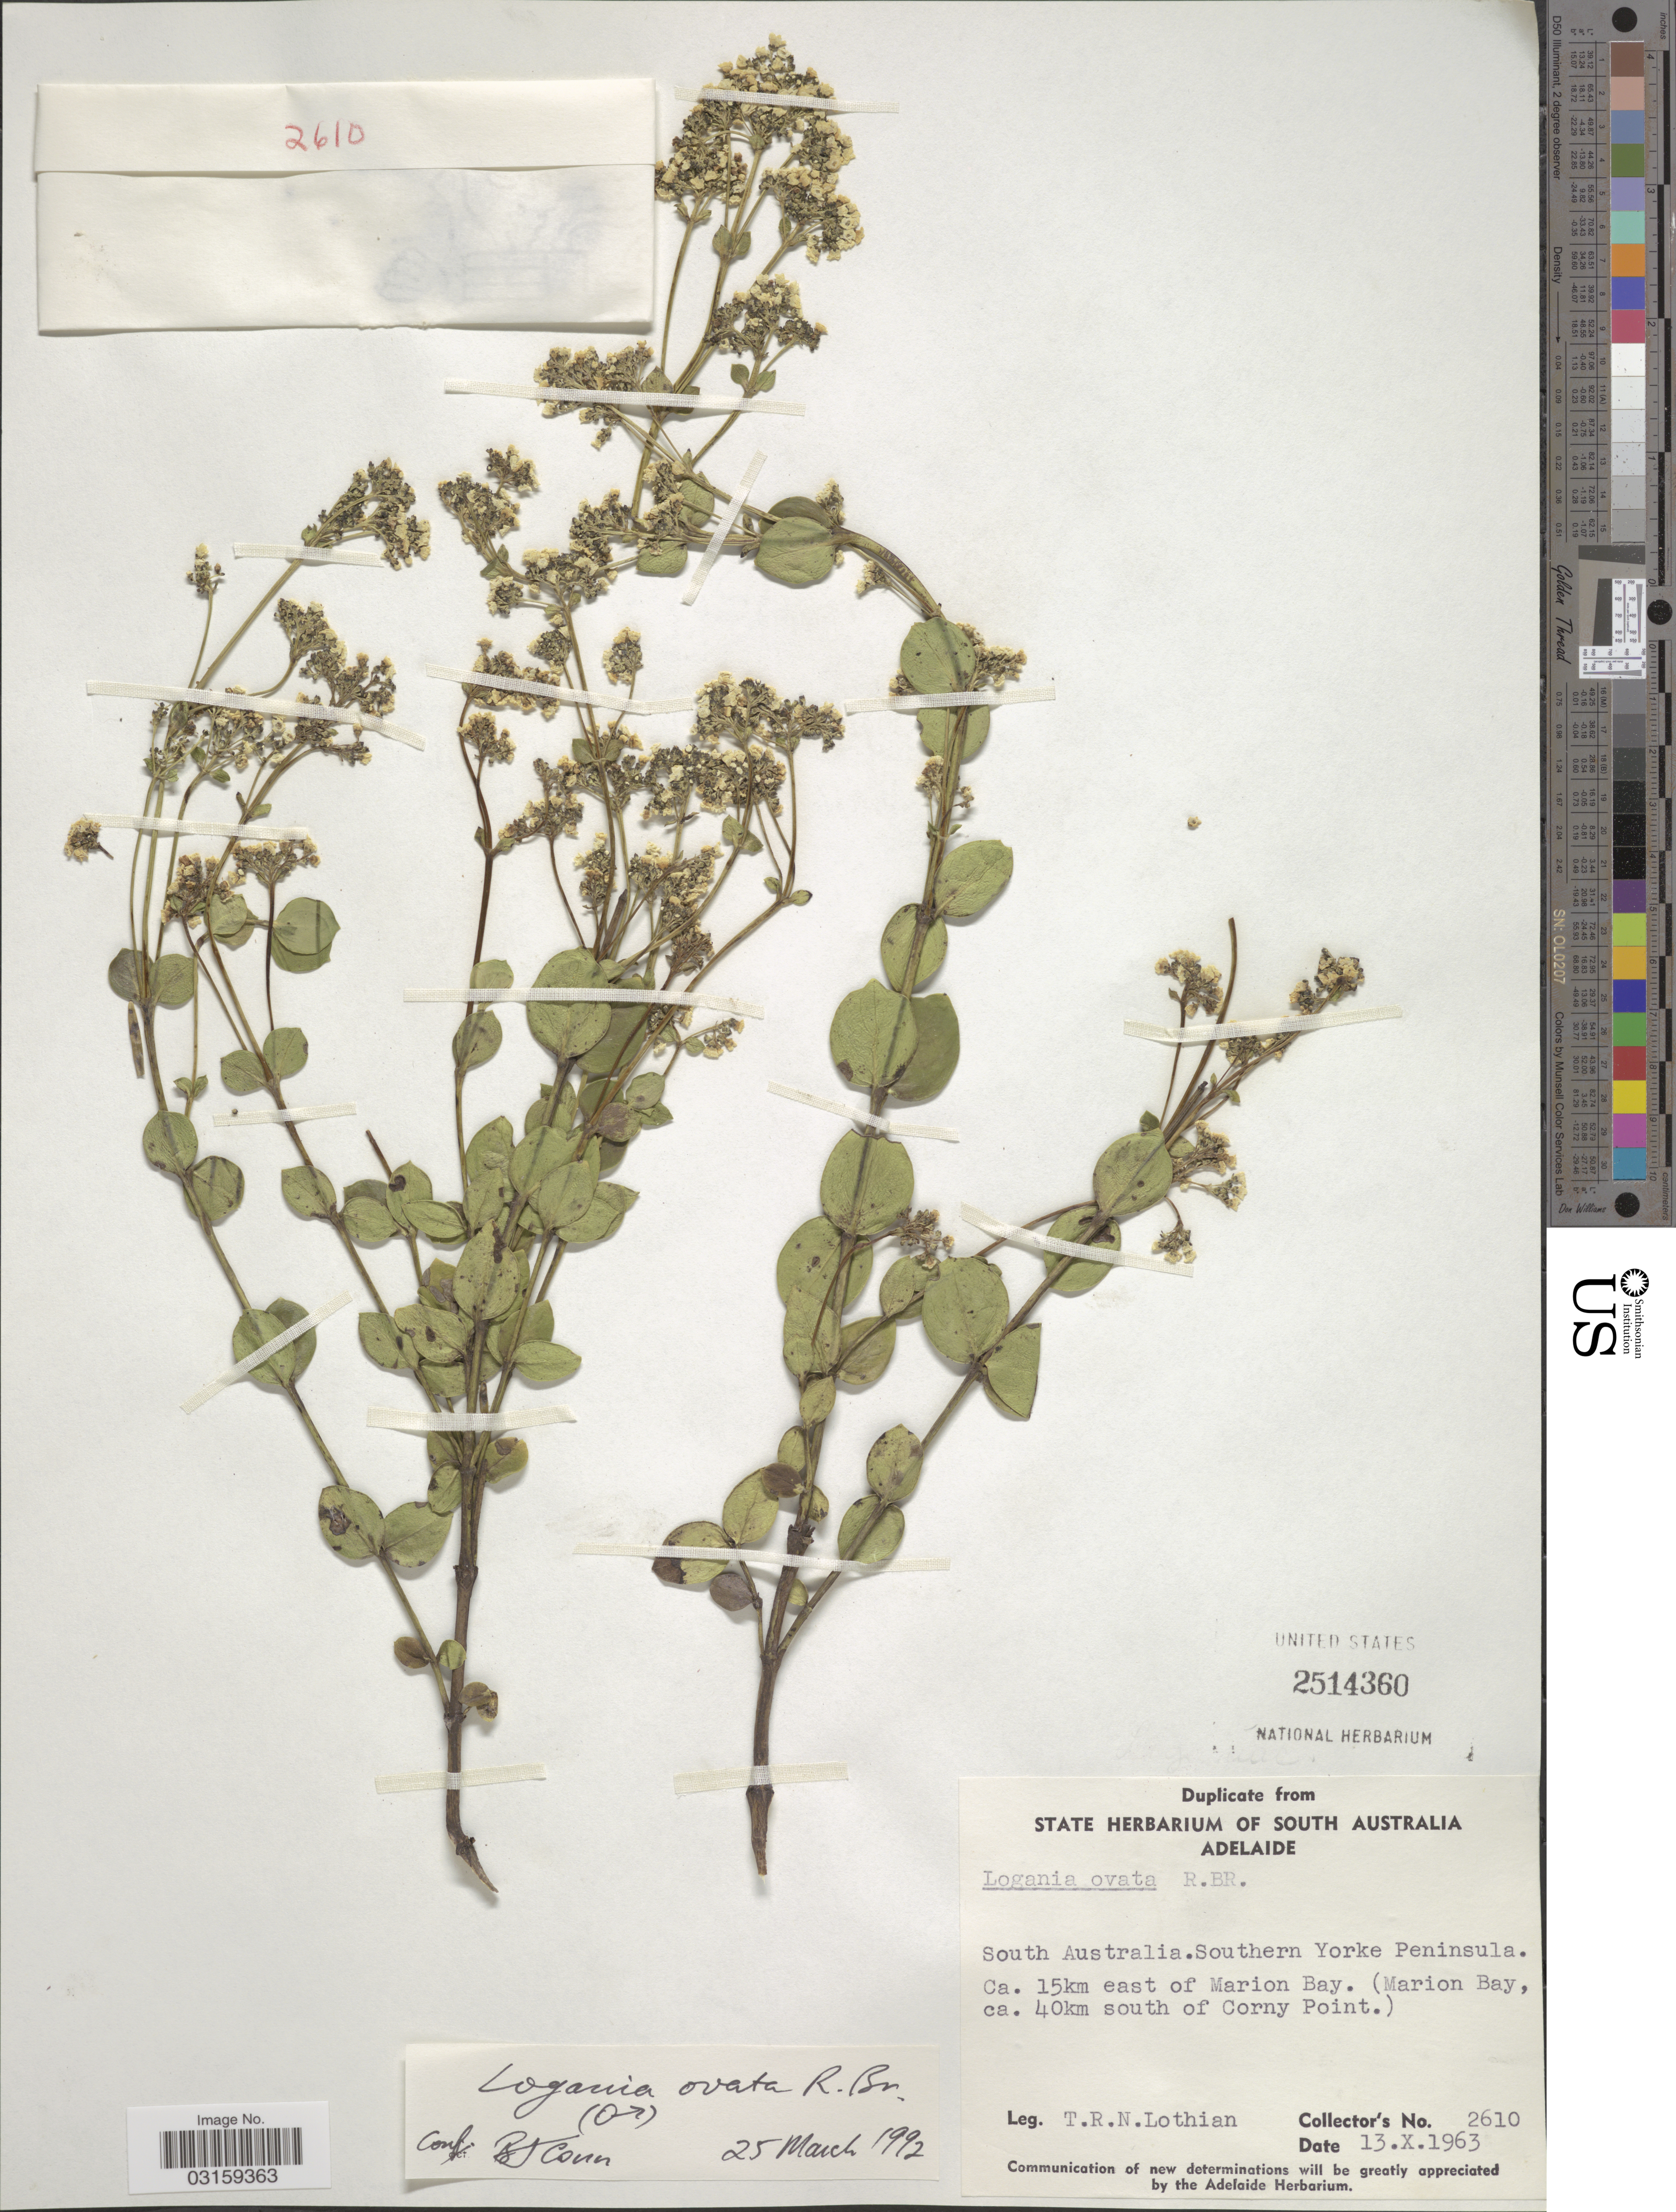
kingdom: Plantae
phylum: Tracheophyta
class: Magnoliopsida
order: Gentianales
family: Loganiaceae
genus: Logania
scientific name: Logania ovata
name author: R. Br.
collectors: T. Lothian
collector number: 2610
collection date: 1963-10-13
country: Australia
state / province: South Australia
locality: Southern Yorke Peninsula. Ca. 15 km east of Marion Bay. (Marion Bay, ca. 40 km south of Corny Point).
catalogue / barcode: US 2514360